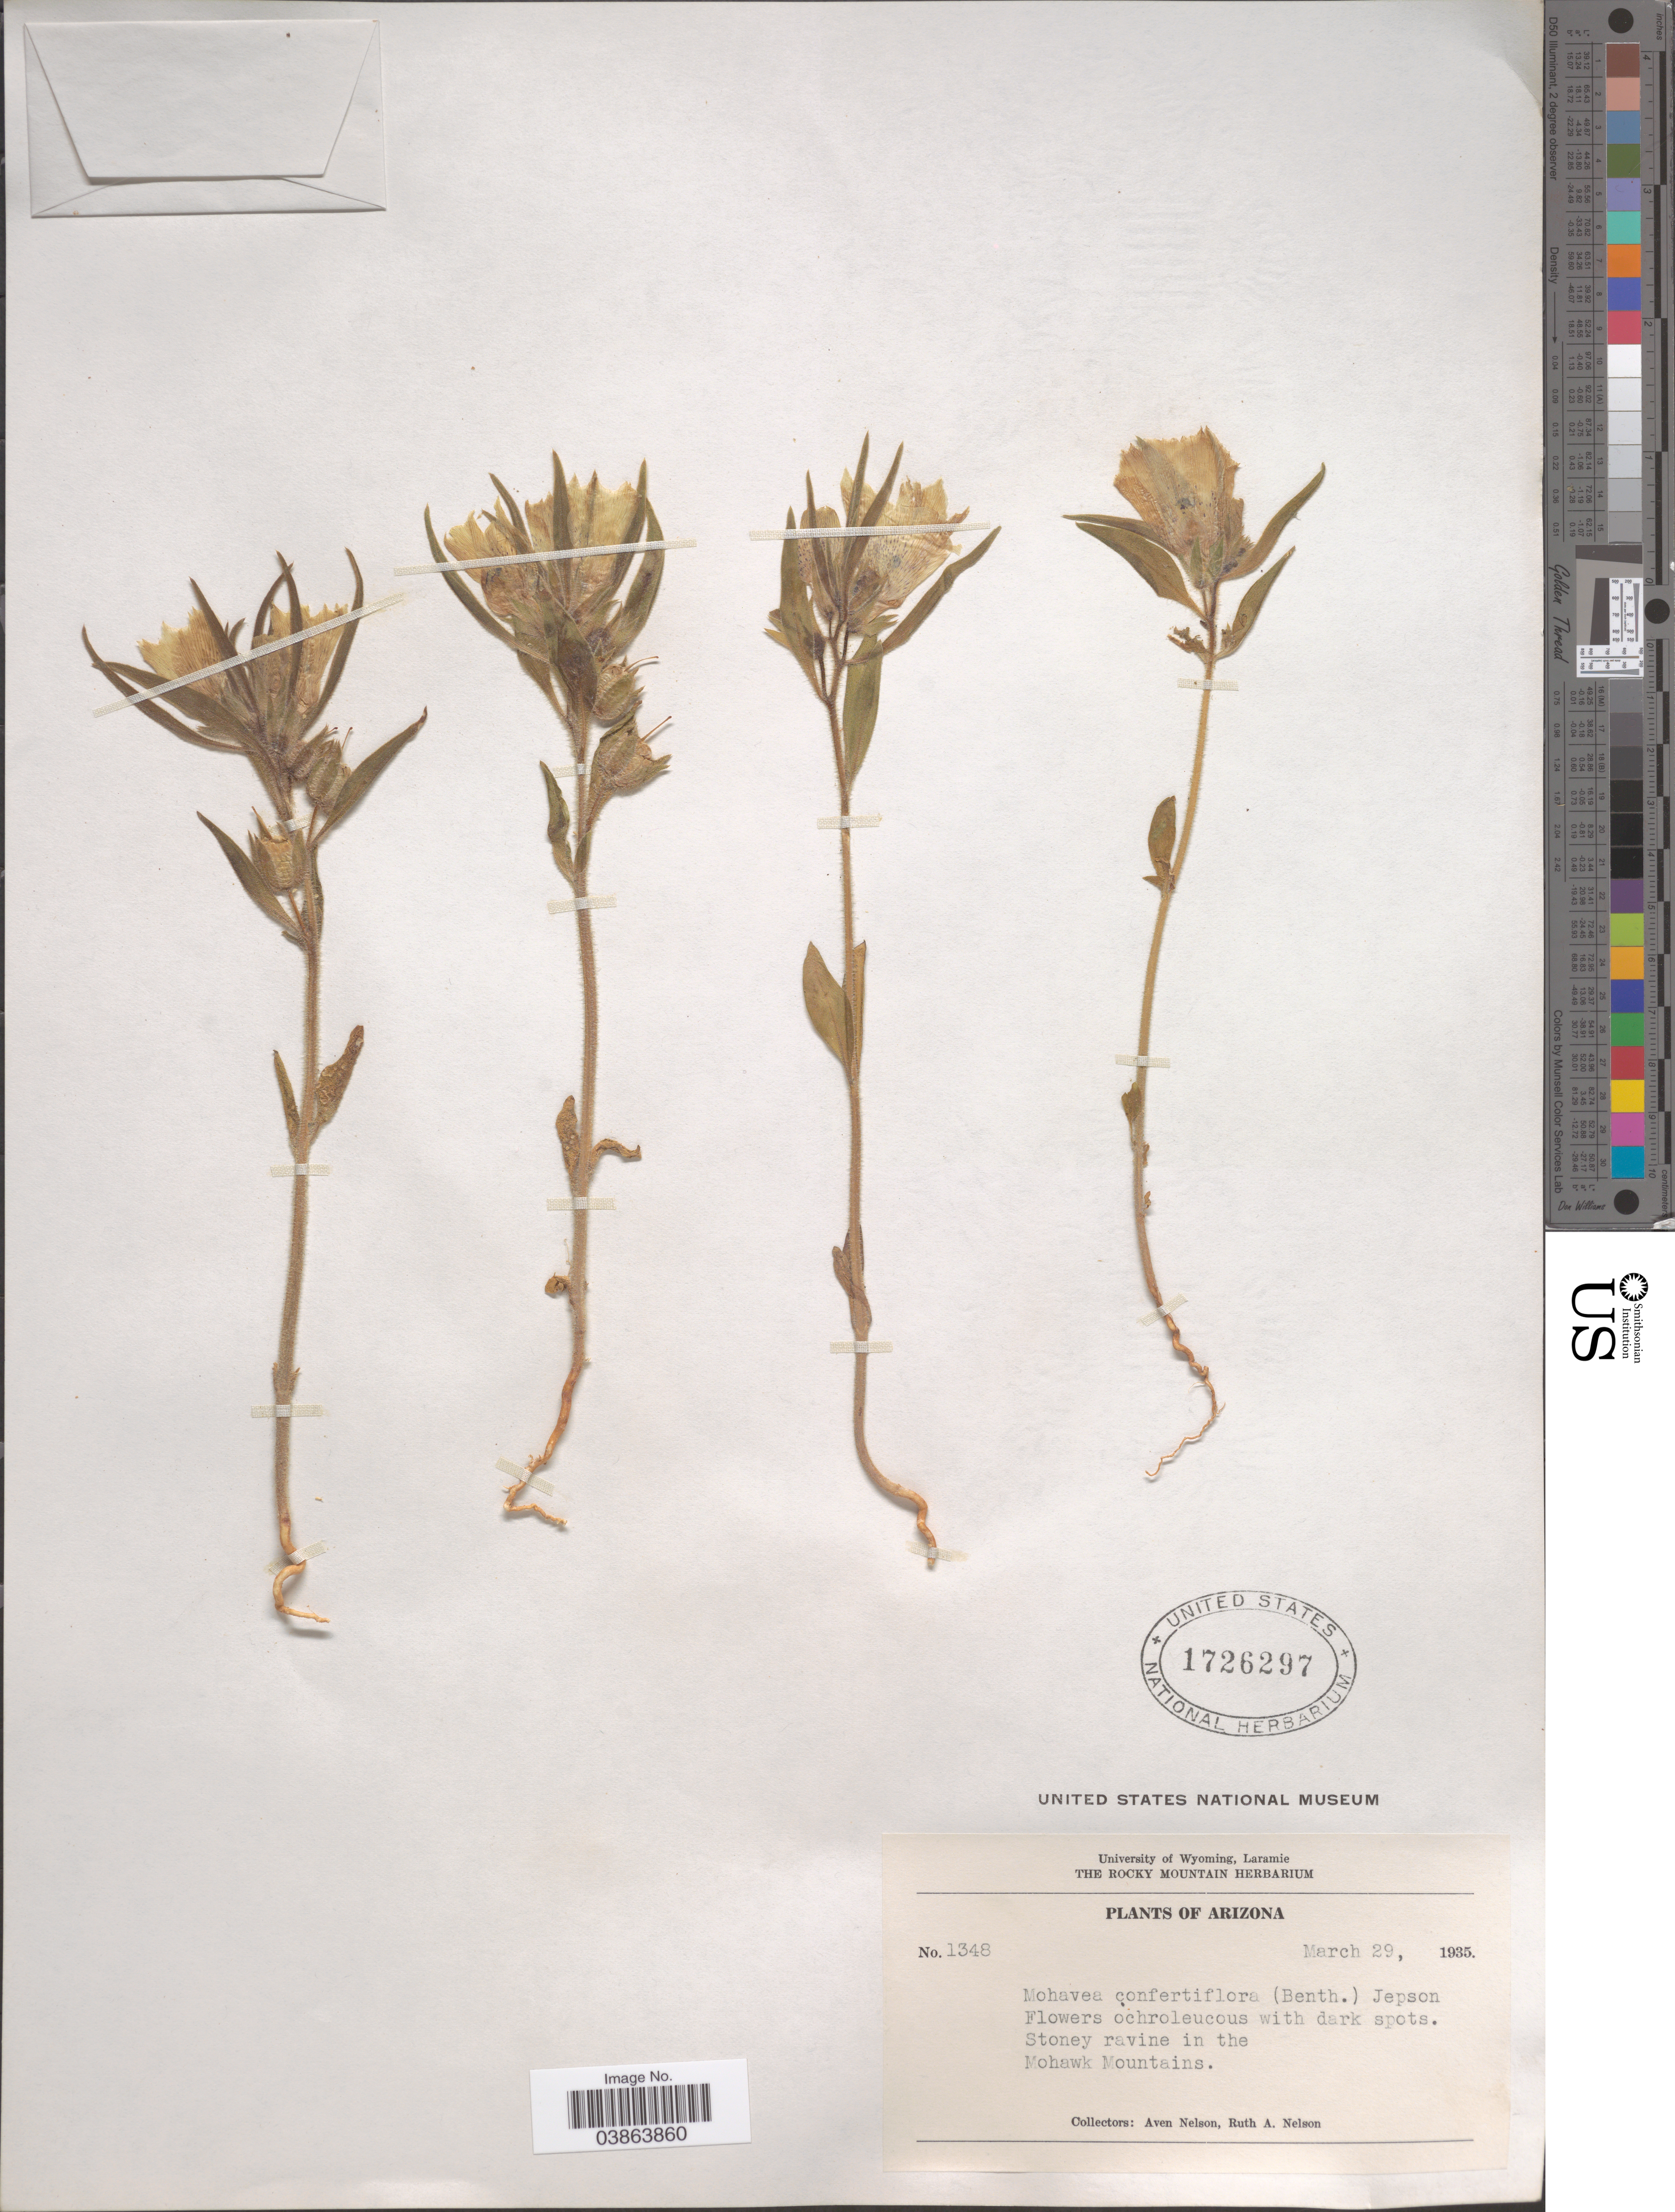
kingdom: Plantae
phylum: Tracheophyta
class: Magnoliopsida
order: Lamiales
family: Plantaginaceae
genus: Mohavea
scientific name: Mohavea confertiflora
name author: (A. DC.) A. Heller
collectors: A. Nelson & R. A. Nelson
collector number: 1348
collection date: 1935-03-29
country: United States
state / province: Arizona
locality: Stoney ravine in the Mohawk Mountains.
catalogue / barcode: US 1726297